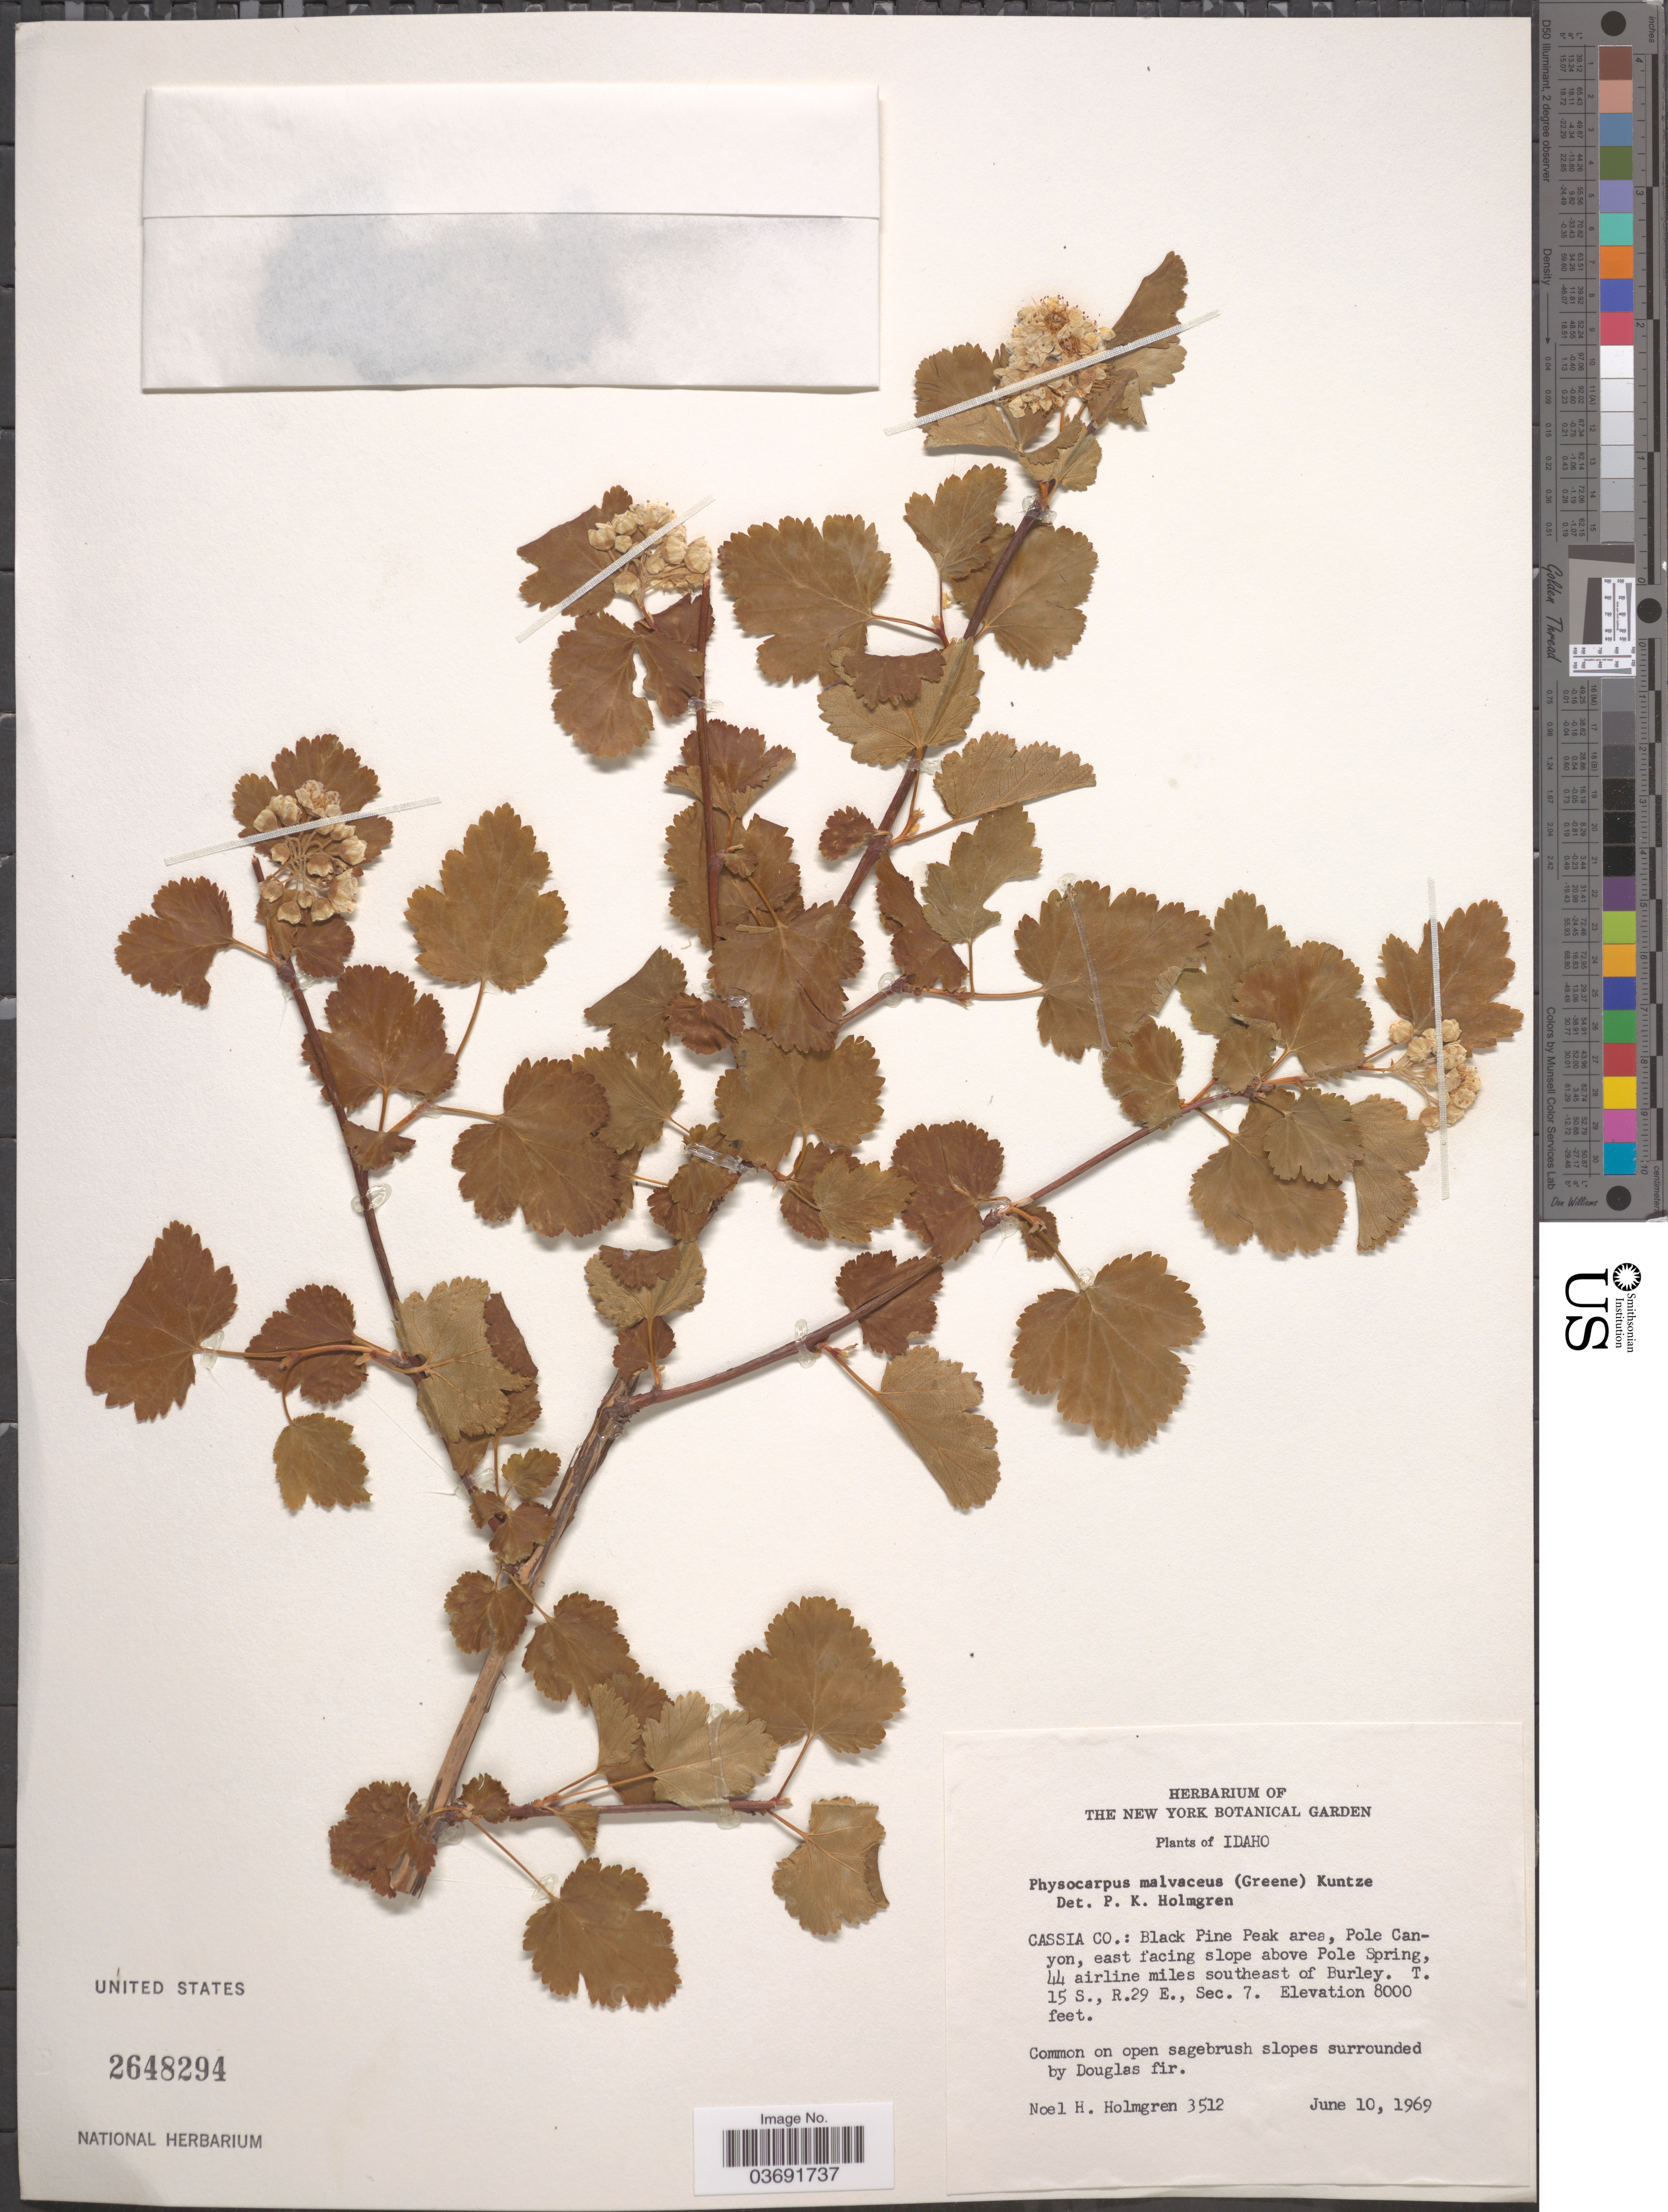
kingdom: Plantae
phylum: Tracheophyta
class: Magnoliopsida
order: Rosales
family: Rosaceae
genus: Physocarpus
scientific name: Physocarpus malvaceus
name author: (Greene) Kuntze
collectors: N. H. Holmgren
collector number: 3512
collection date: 1969-06-10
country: United States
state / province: Idaho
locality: Cassia Co.: Black Pine Peak area, Pole Canyon, east facing slope above Pole Spring, 44 airline miles southeast of Burley. T. 15 S., R.29 E., Sec 7.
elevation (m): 2438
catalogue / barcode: US 2648294